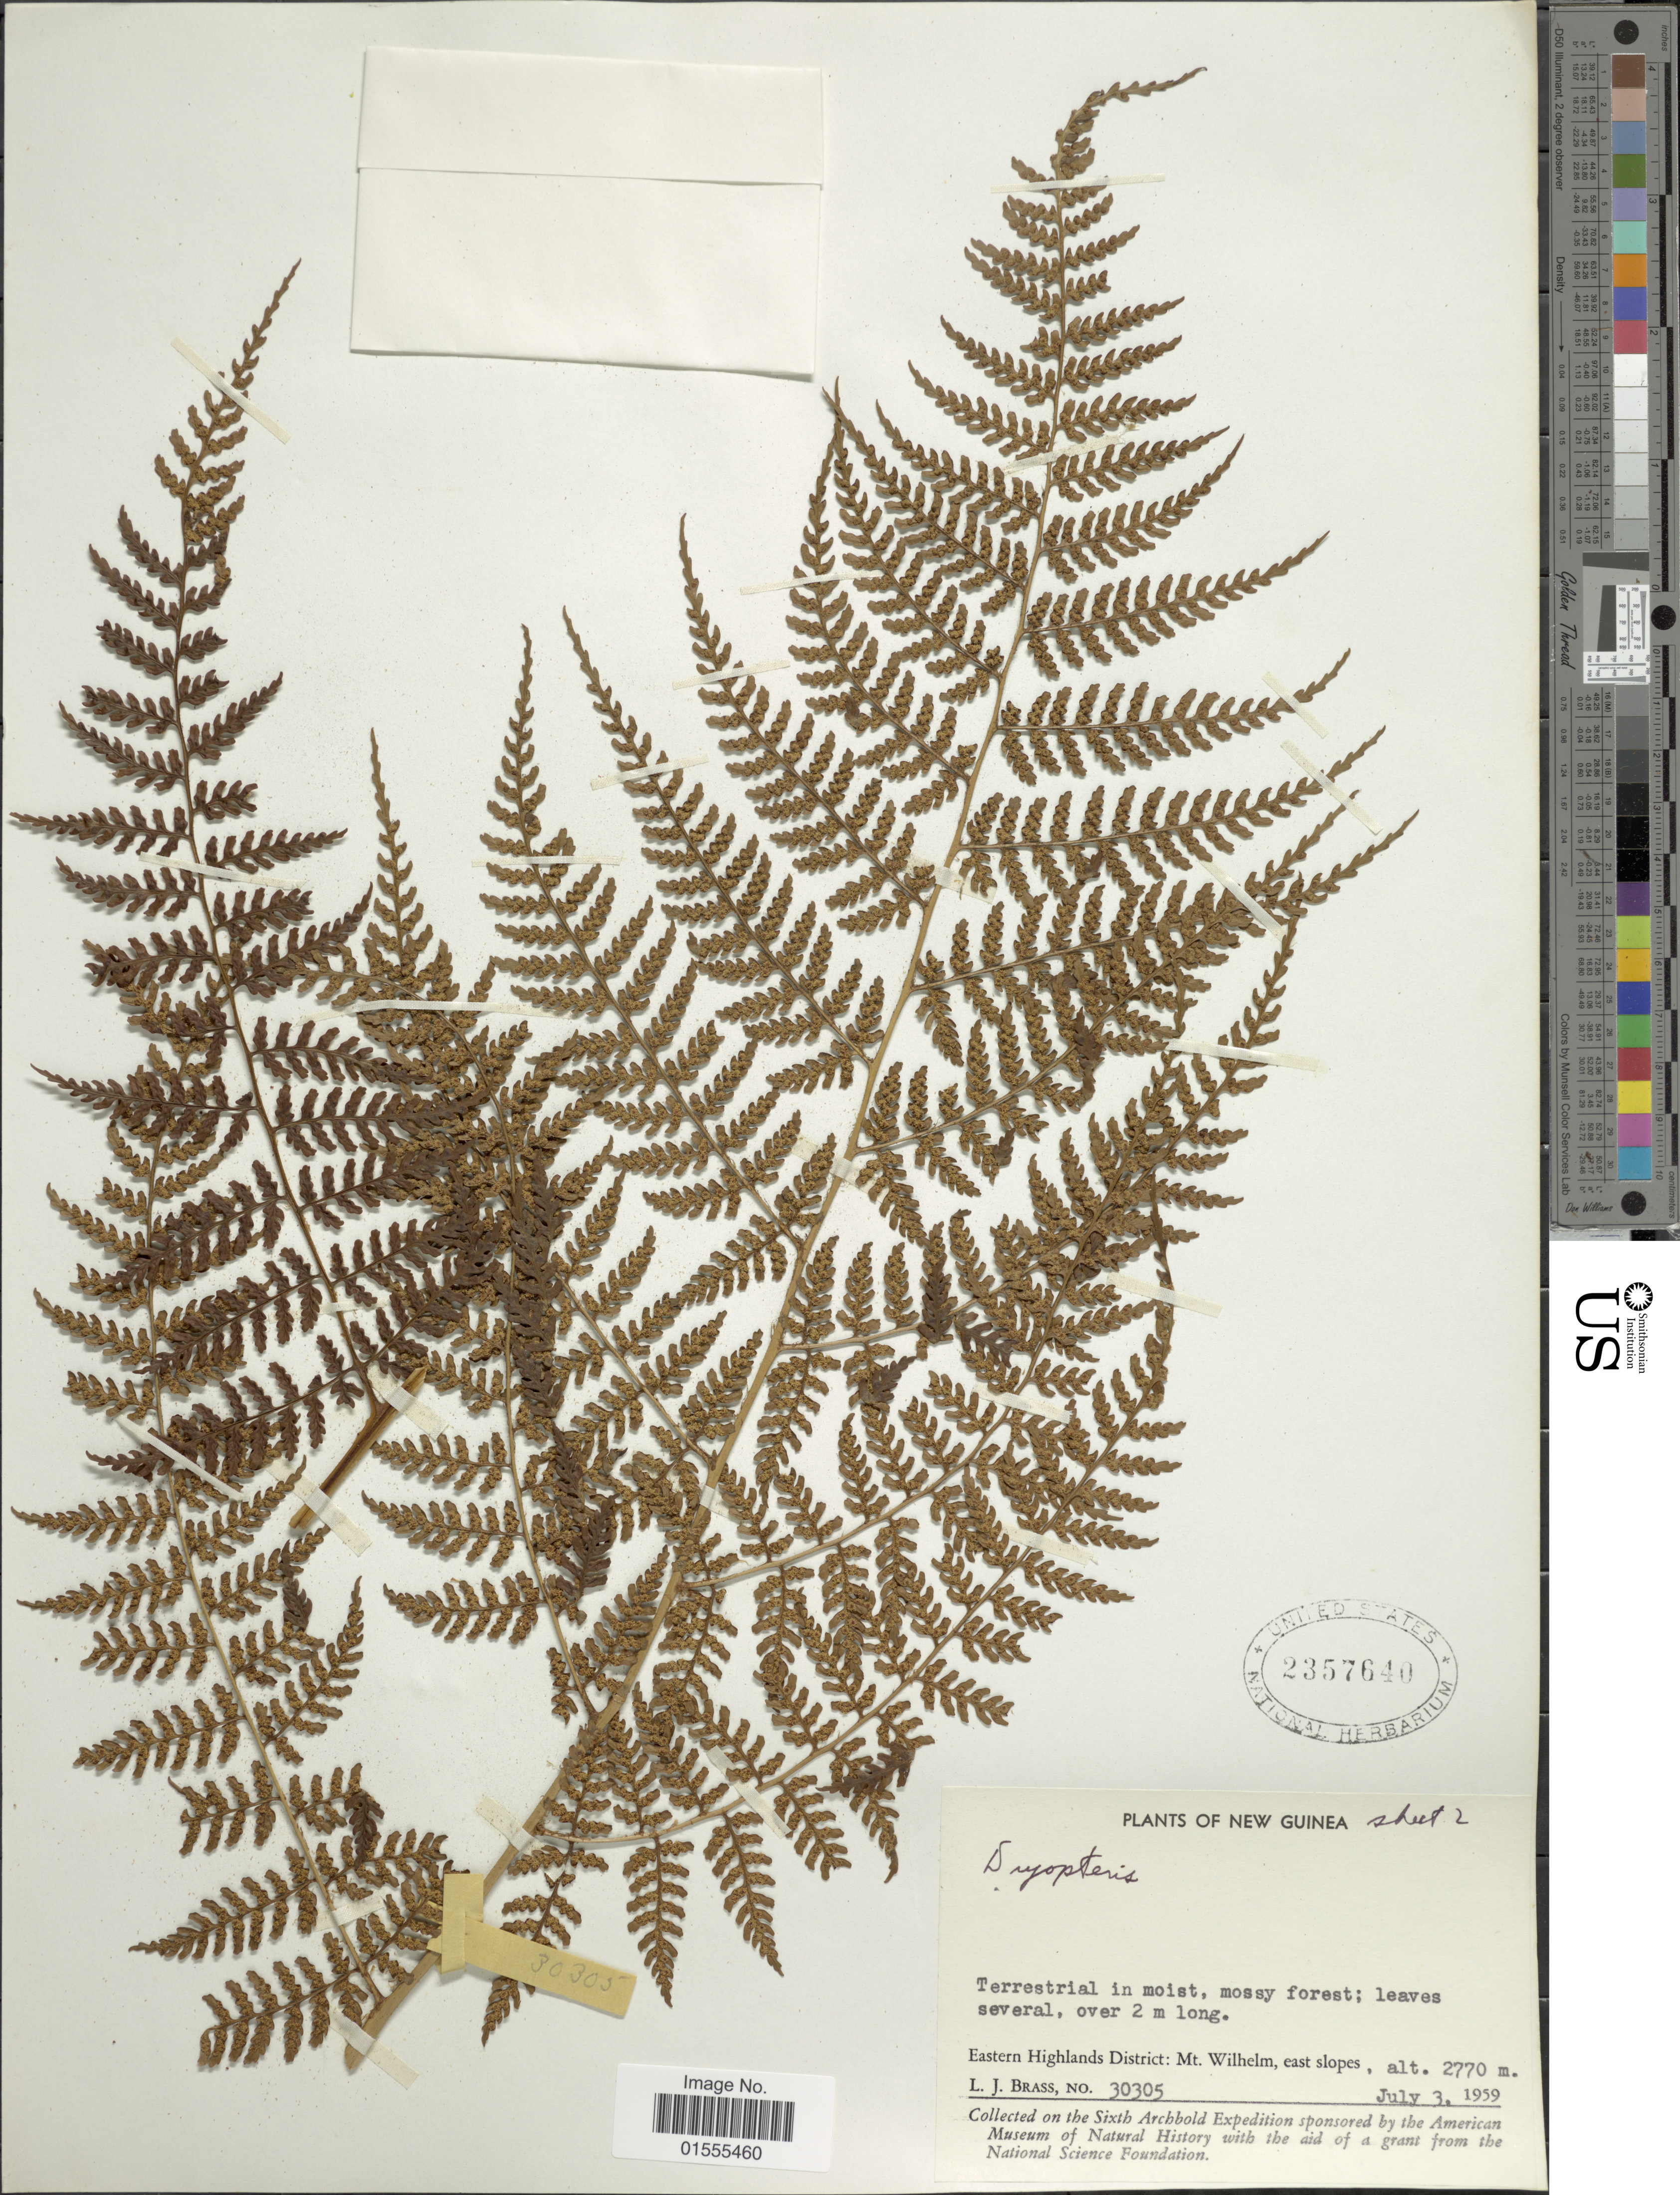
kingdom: Plantae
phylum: Tracheophyta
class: Polypodiopsida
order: Polypodiales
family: Dryopteridaceae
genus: Dryopteris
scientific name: Dryopteris purpurascens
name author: (Blume) Christ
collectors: L. J. Brass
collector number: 30305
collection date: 1959-07-03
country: Papua New Guinea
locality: New Guinea, Eastern Highlands District: Mt. Wilhelm, east slopes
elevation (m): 2770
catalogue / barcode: US 2357640